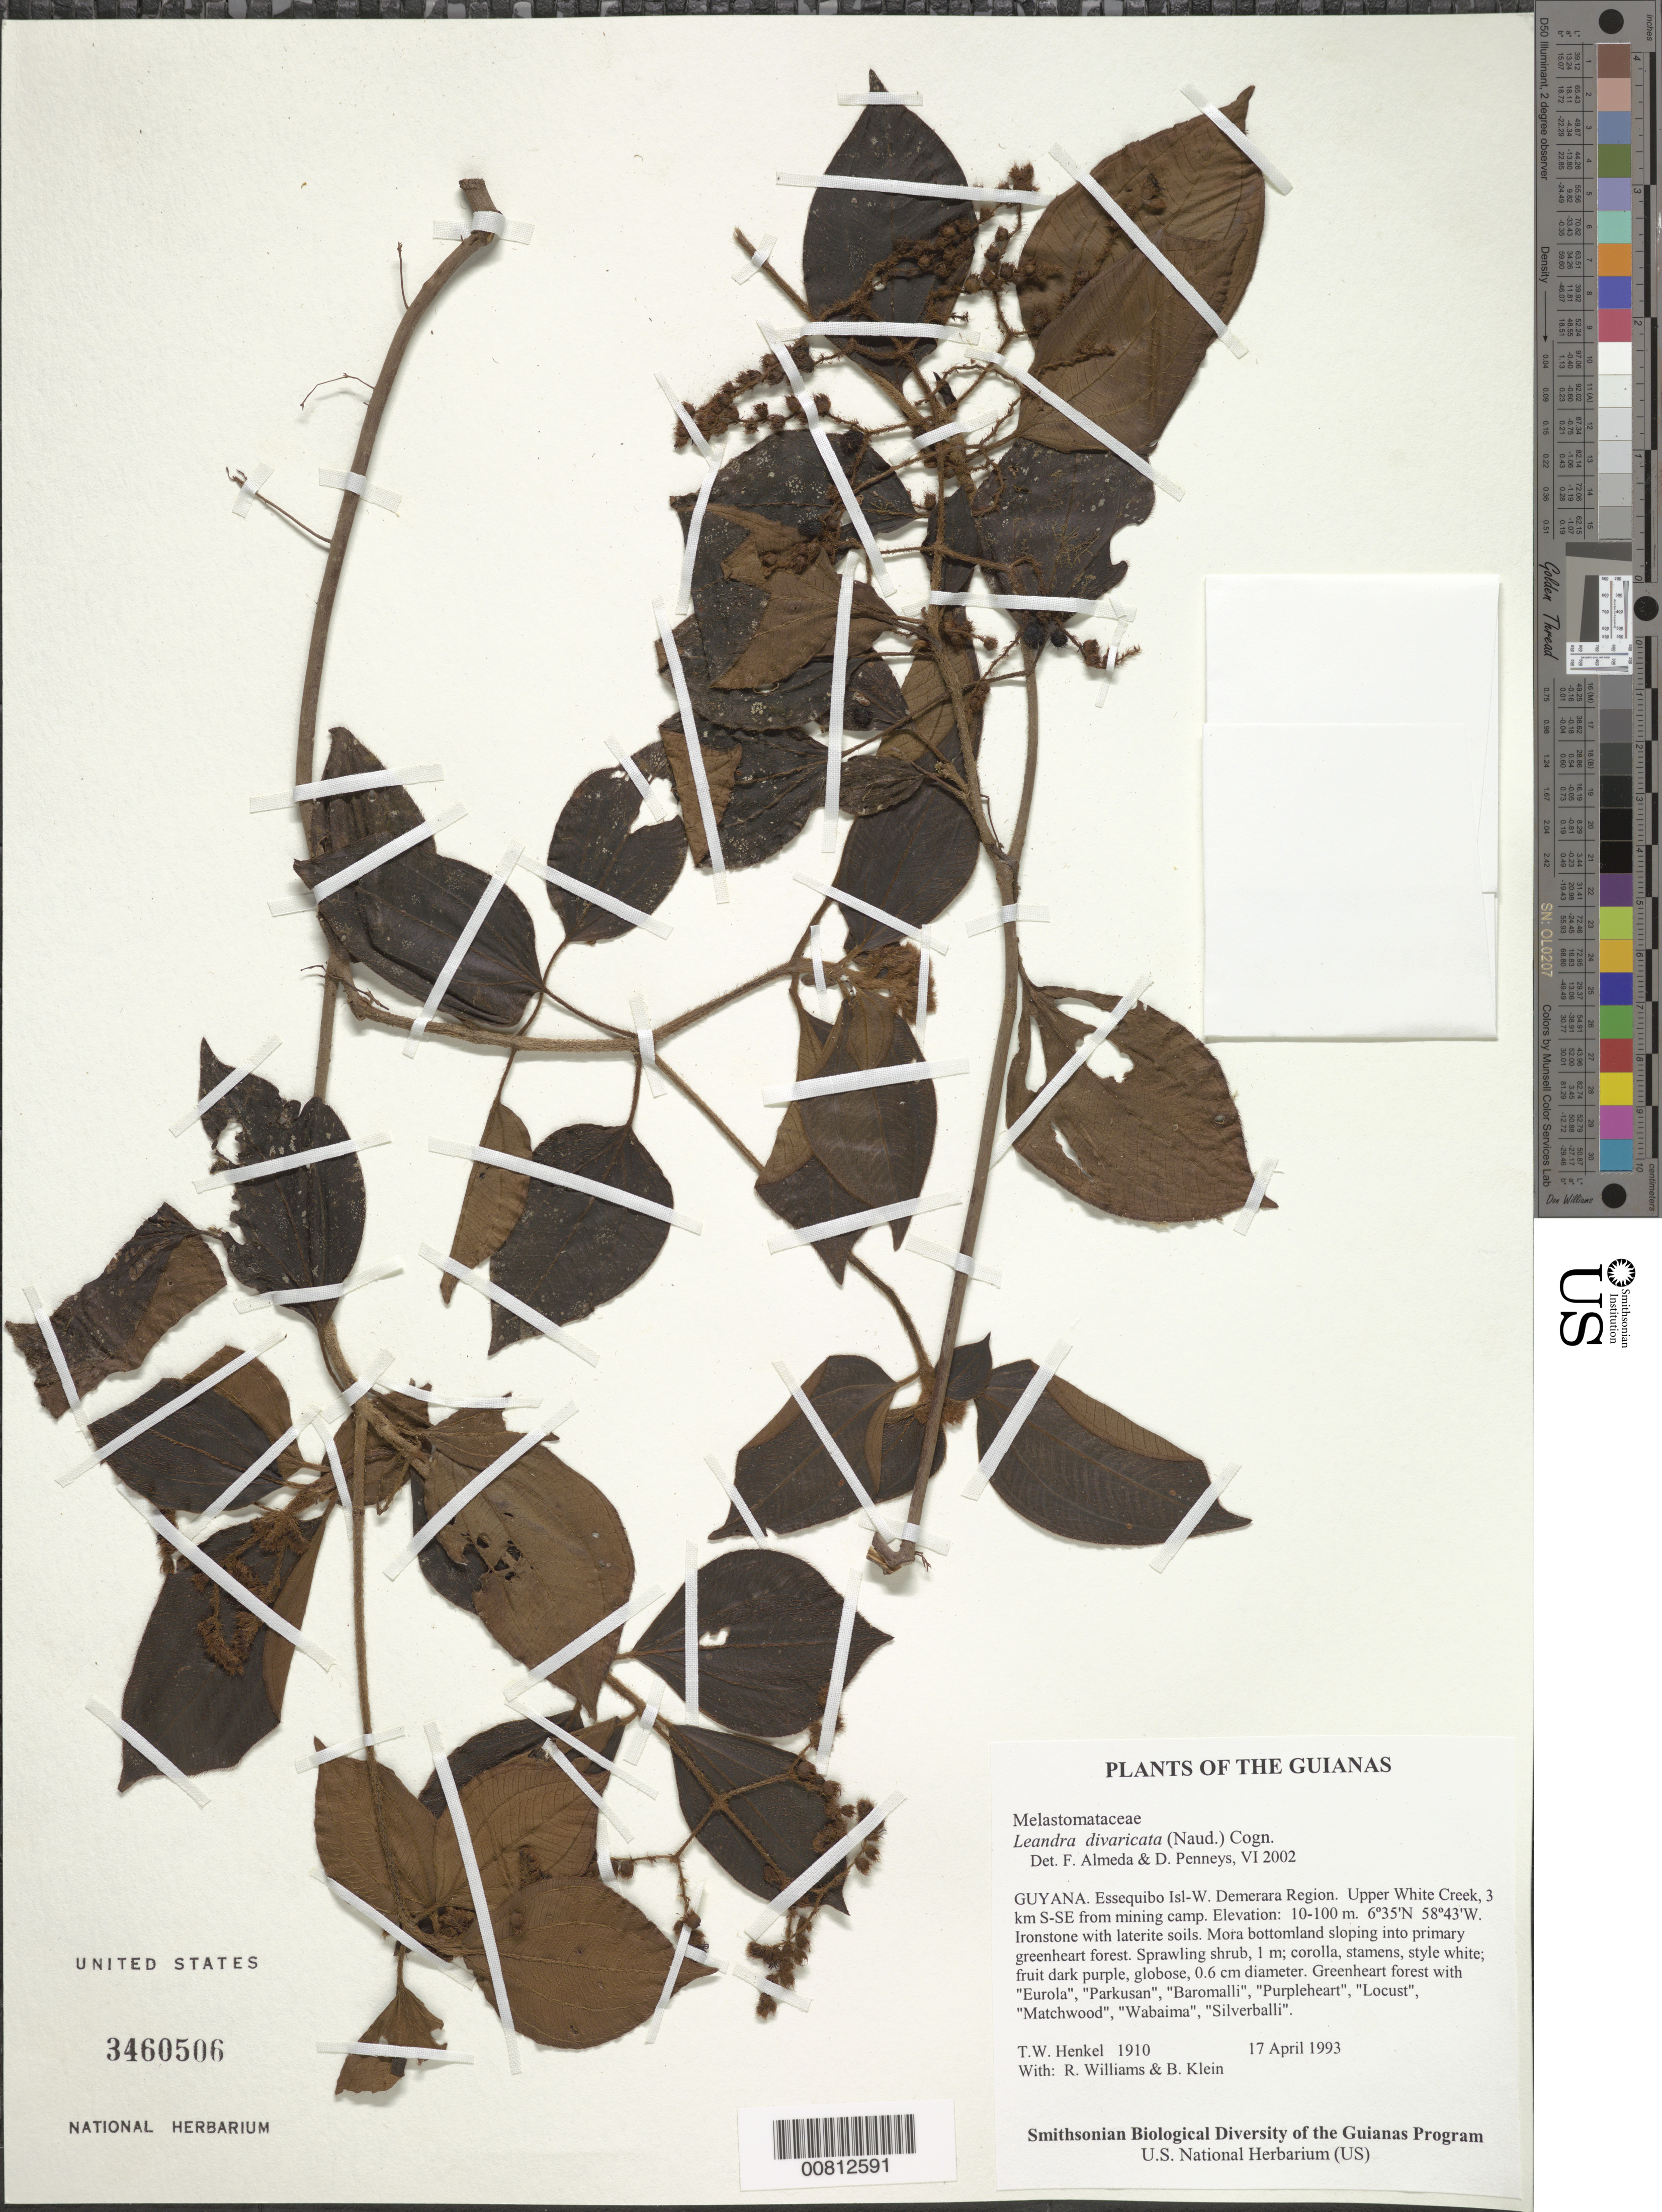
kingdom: Plantae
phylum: Tracheophyta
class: Magnoliopsida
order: Myrtales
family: Melastomataceae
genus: Leandra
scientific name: Leandra divaricata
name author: (Naudin) Cogn.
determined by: Almeda, F.; Penneys, D. S.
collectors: T. Henkel, R. Williams & B. Klein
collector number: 1910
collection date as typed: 17 April 1993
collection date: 1993-04-17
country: Guyana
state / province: Essequibo Isl-W. Demerara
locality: Upper White Creek, 3 km S-SE from mining camp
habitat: Ironstone with laterite soils. Mora bottomland sloping into primary greenheart forest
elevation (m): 10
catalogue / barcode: US 3460506